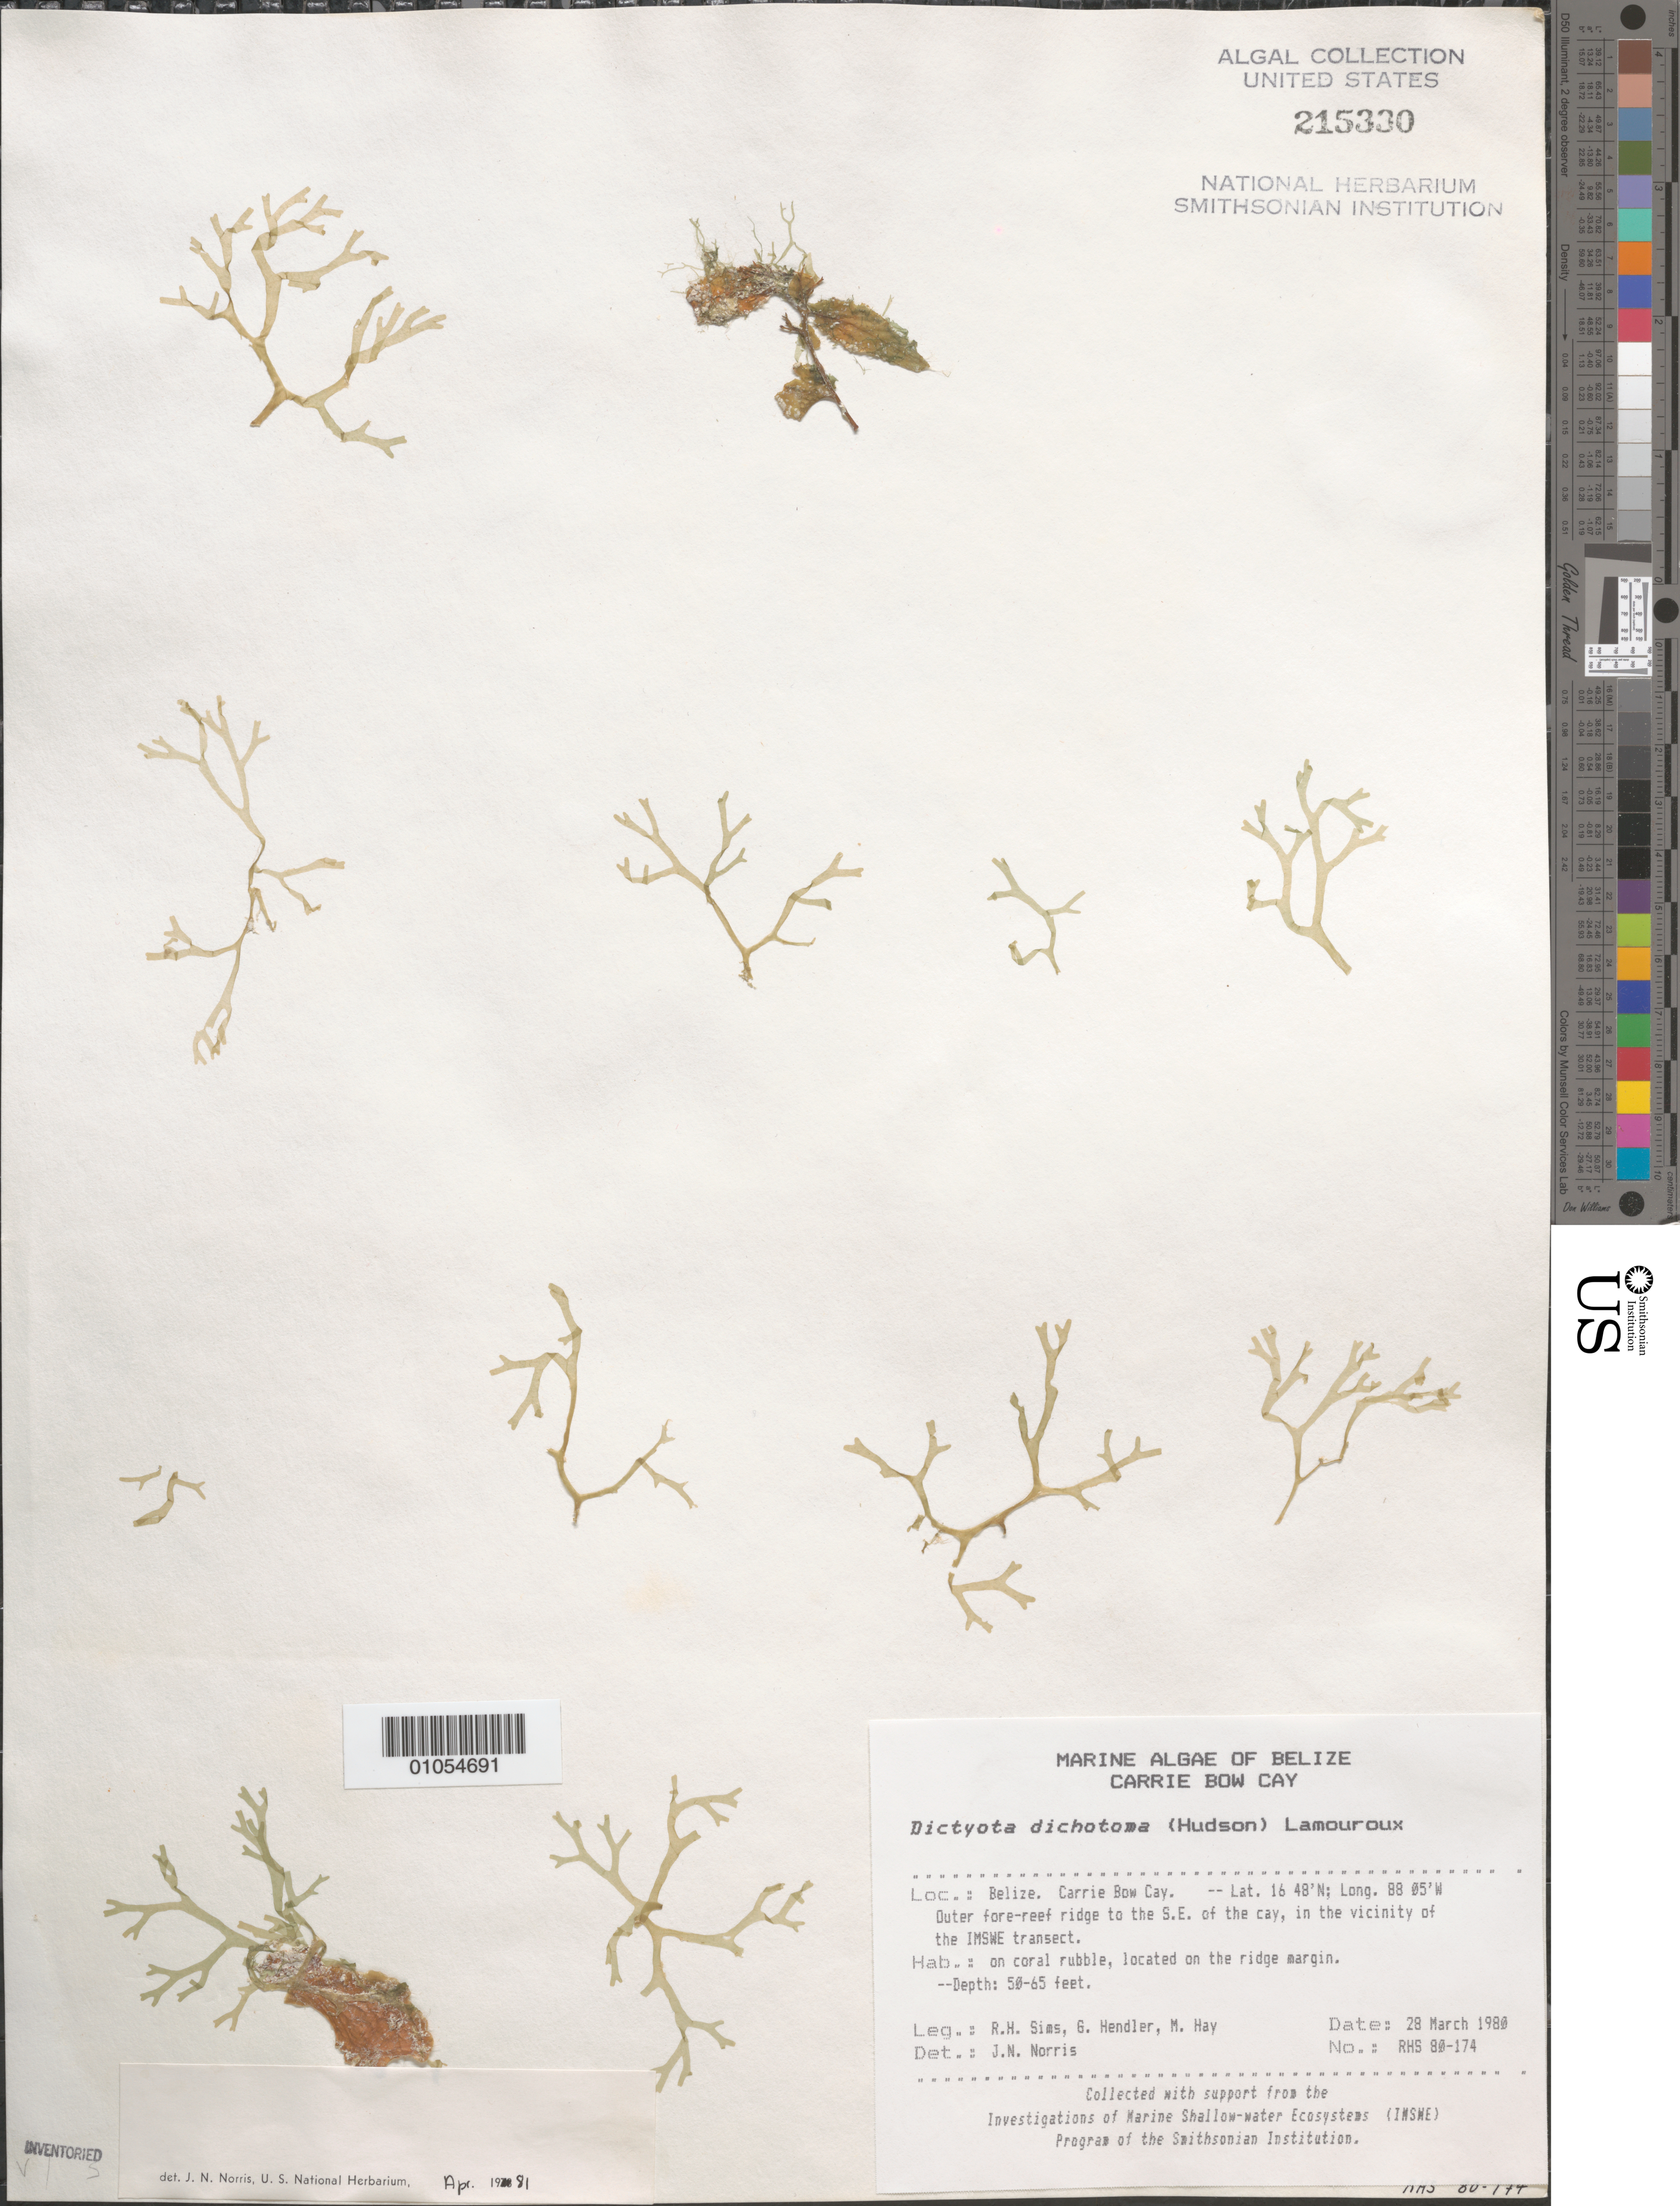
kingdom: Chromista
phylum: Ochrophyta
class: Phaeophyceae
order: Dictyotales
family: Dictyotaceae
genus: Dictyota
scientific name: Dictyota dichotoma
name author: (Huds.) J.V.Lamouroux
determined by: Norris, James N.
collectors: R. H. Sims, G. Hendler & M. E. Hay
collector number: RHS 80-174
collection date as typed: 28 Mar 1980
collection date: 1980-03-28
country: Belize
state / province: Stann Creek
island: Carrie Bow Cay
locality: Southeast of Carrie Bow Cay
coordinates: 16 48'N, 88 05'W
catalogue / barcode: US 215330